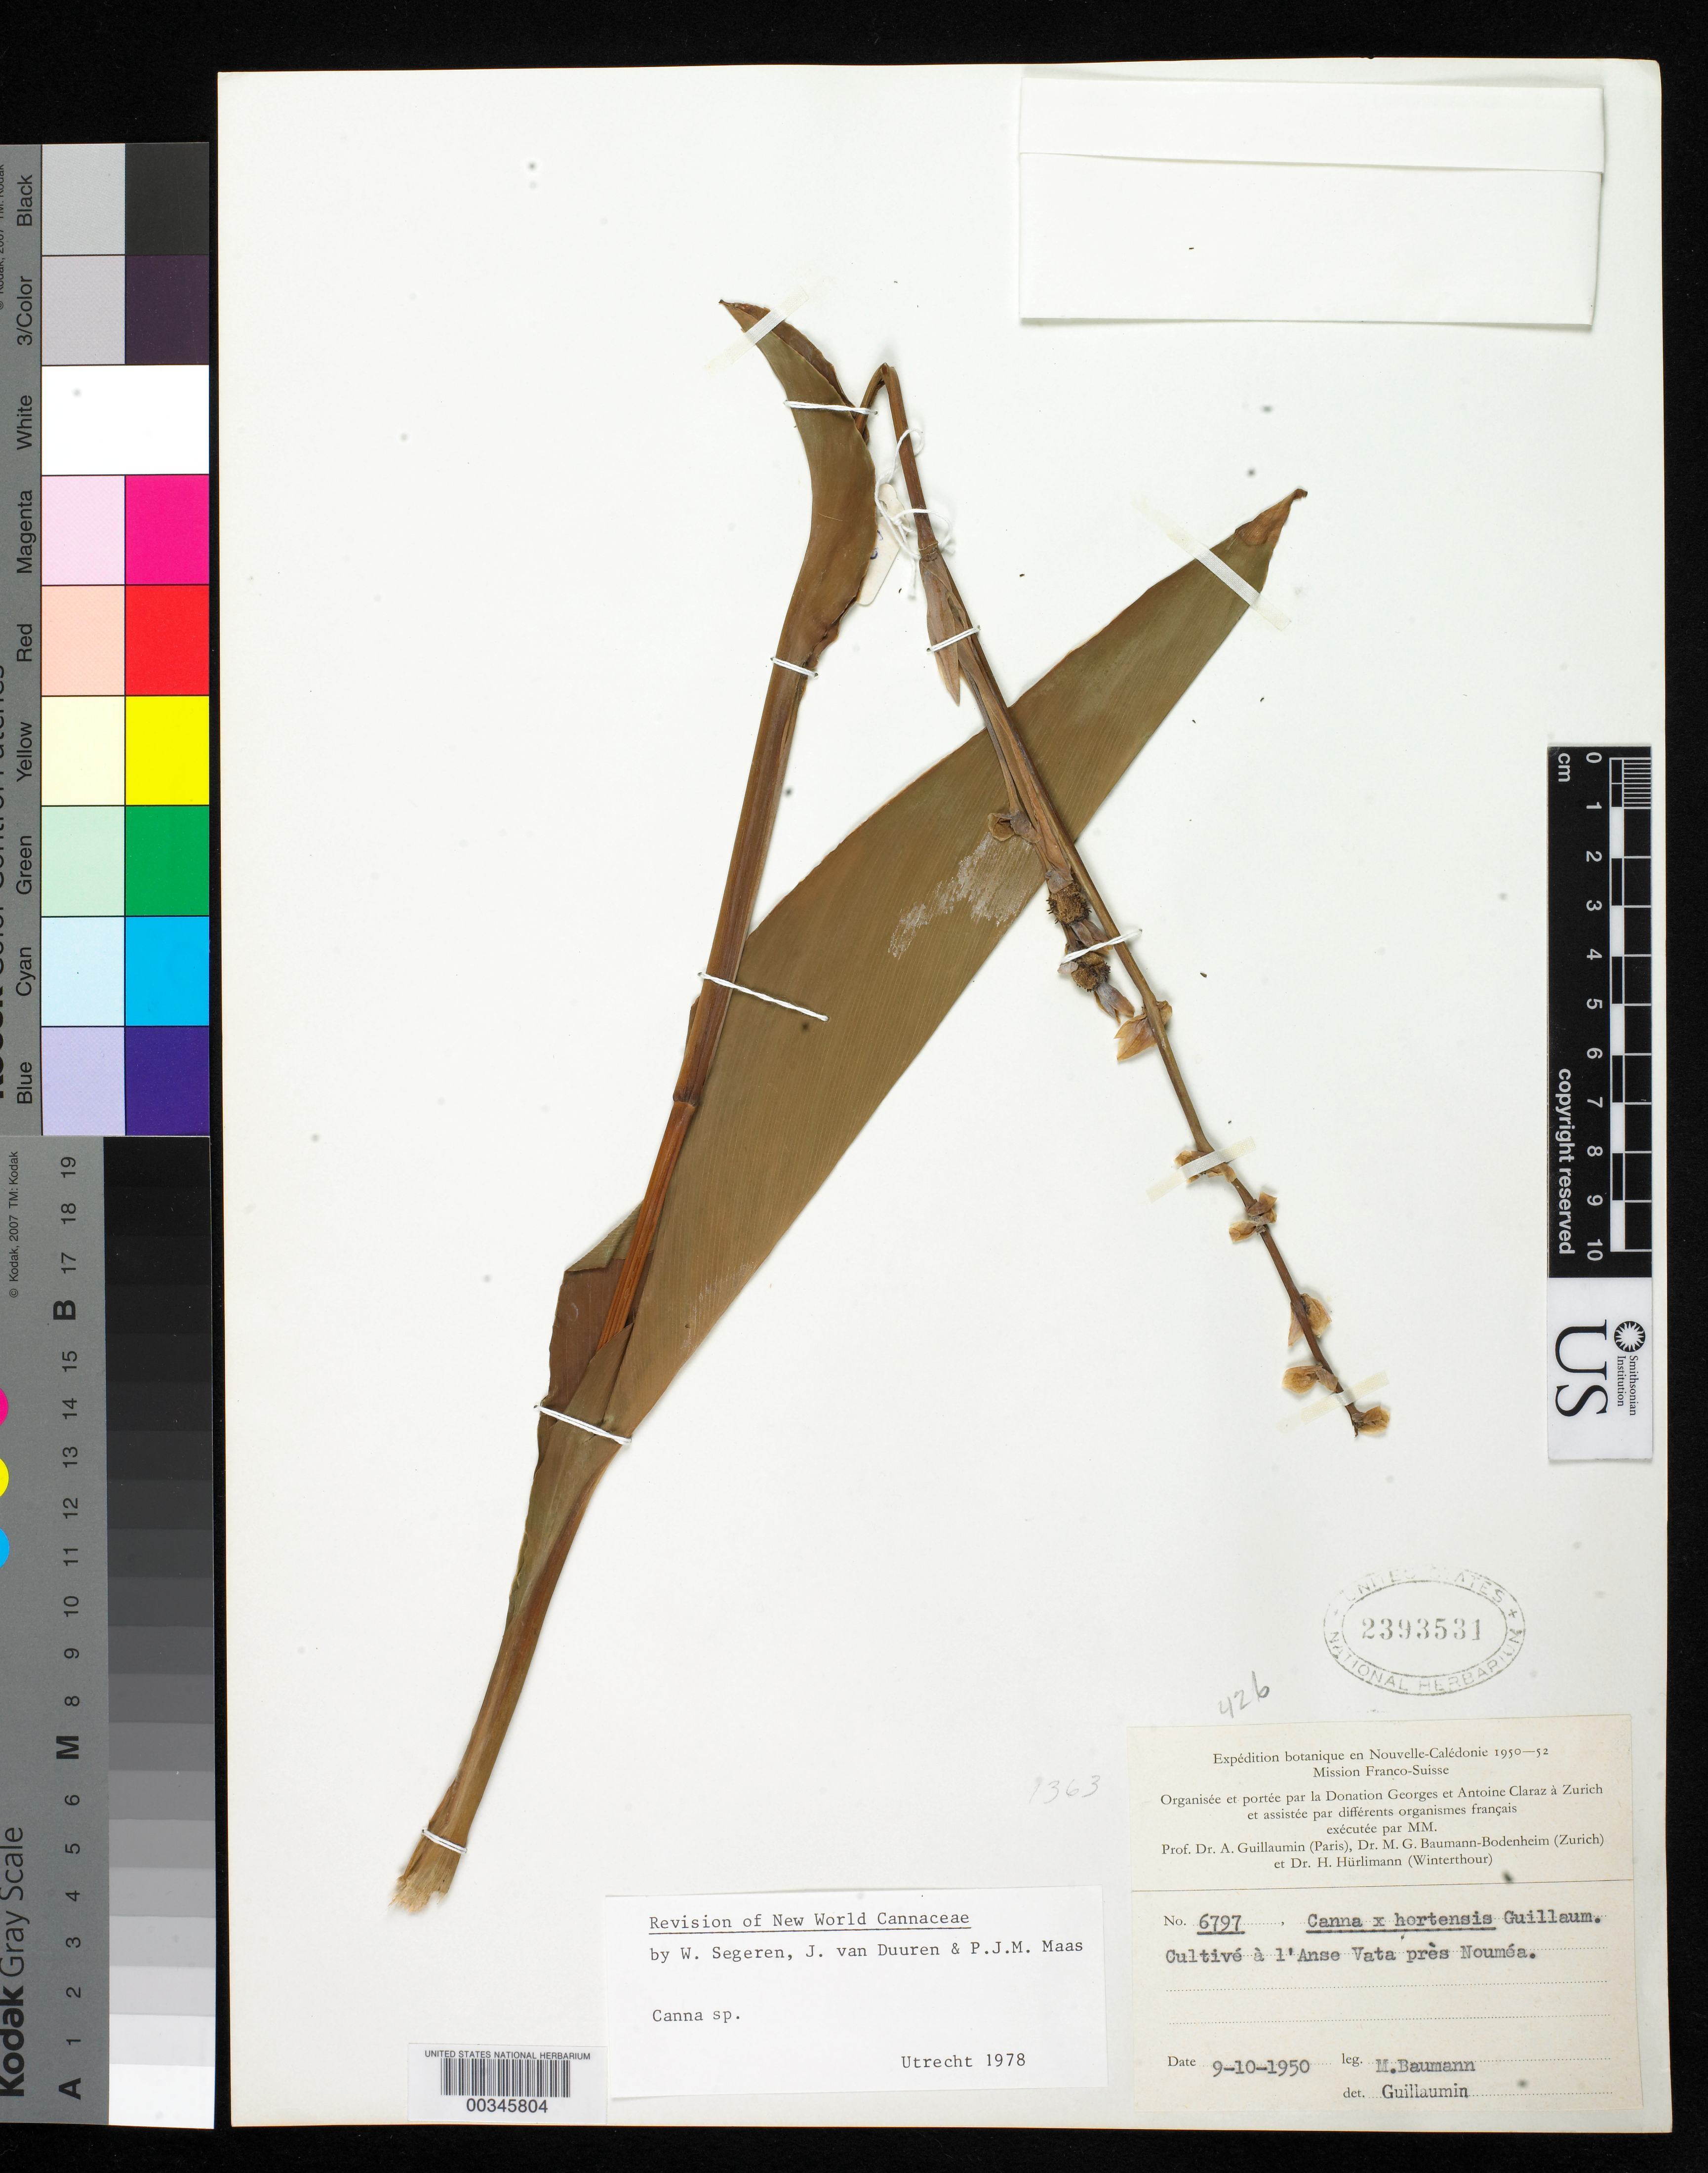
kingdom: Plantae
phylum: Tracheophyta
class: Liliopsida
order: Zingiberales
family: Cannaceae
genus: Canna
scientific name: Canna sp.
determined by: Segeren, W.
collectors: A. Guillaumin, M. G. Baumann-Bodenheim & H. Hurlimann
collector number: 6797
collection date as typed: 10 Sep 1950 or 09 Oct 1950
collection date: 1950-09-10 or 1950-10-09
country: New Caledonia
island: New Caledonia [Grande Terre]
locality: Near Noumea (Cultivé à l'Anse Vata près Nouméa)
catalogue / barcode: US 2393531